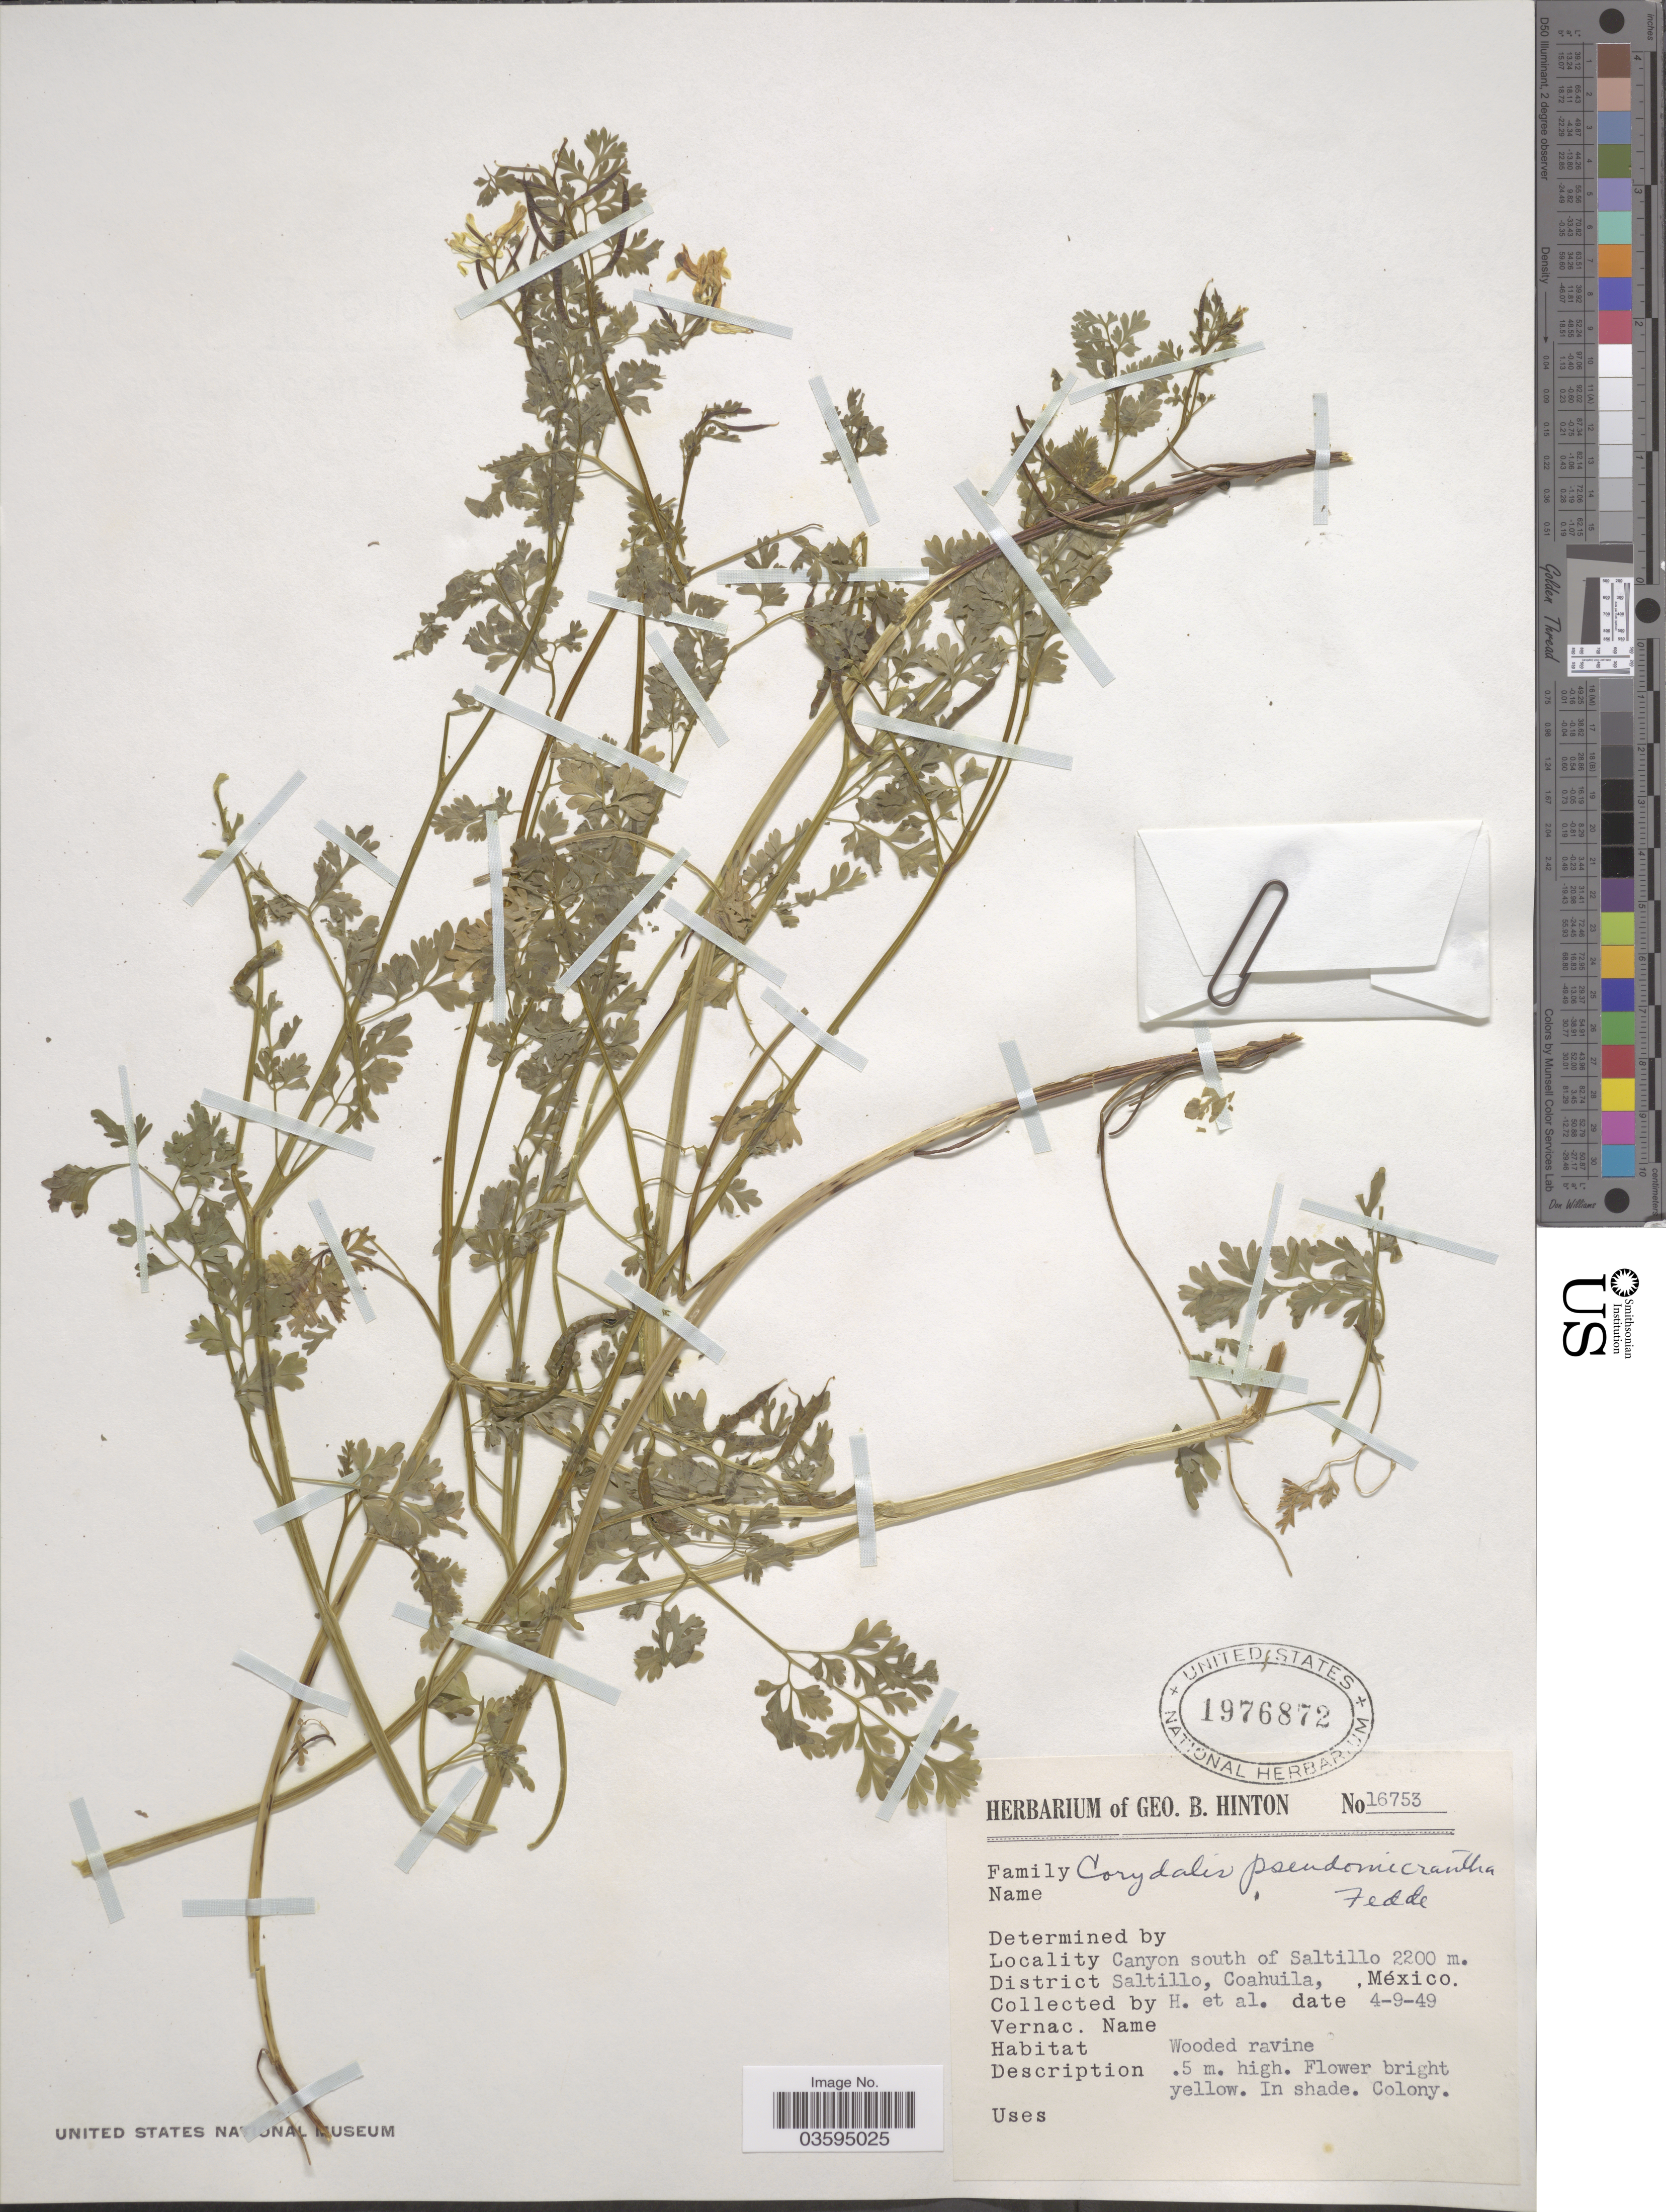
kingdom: Plantae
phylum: Tracheophyta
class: Magnoliopsida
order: Ranunculales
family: Papaveraceae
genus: Corydalis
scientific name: Corydalis pseudomicrantha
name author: Fedde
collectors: G. B. Hinton & et al.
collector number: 16753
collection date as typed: Transcribed d/m/y: 4/9/49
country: Mexico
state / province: Coahuila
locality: Canyon south of Saltillo. District Saltillo.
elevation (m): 2200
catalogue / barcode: US 1976872